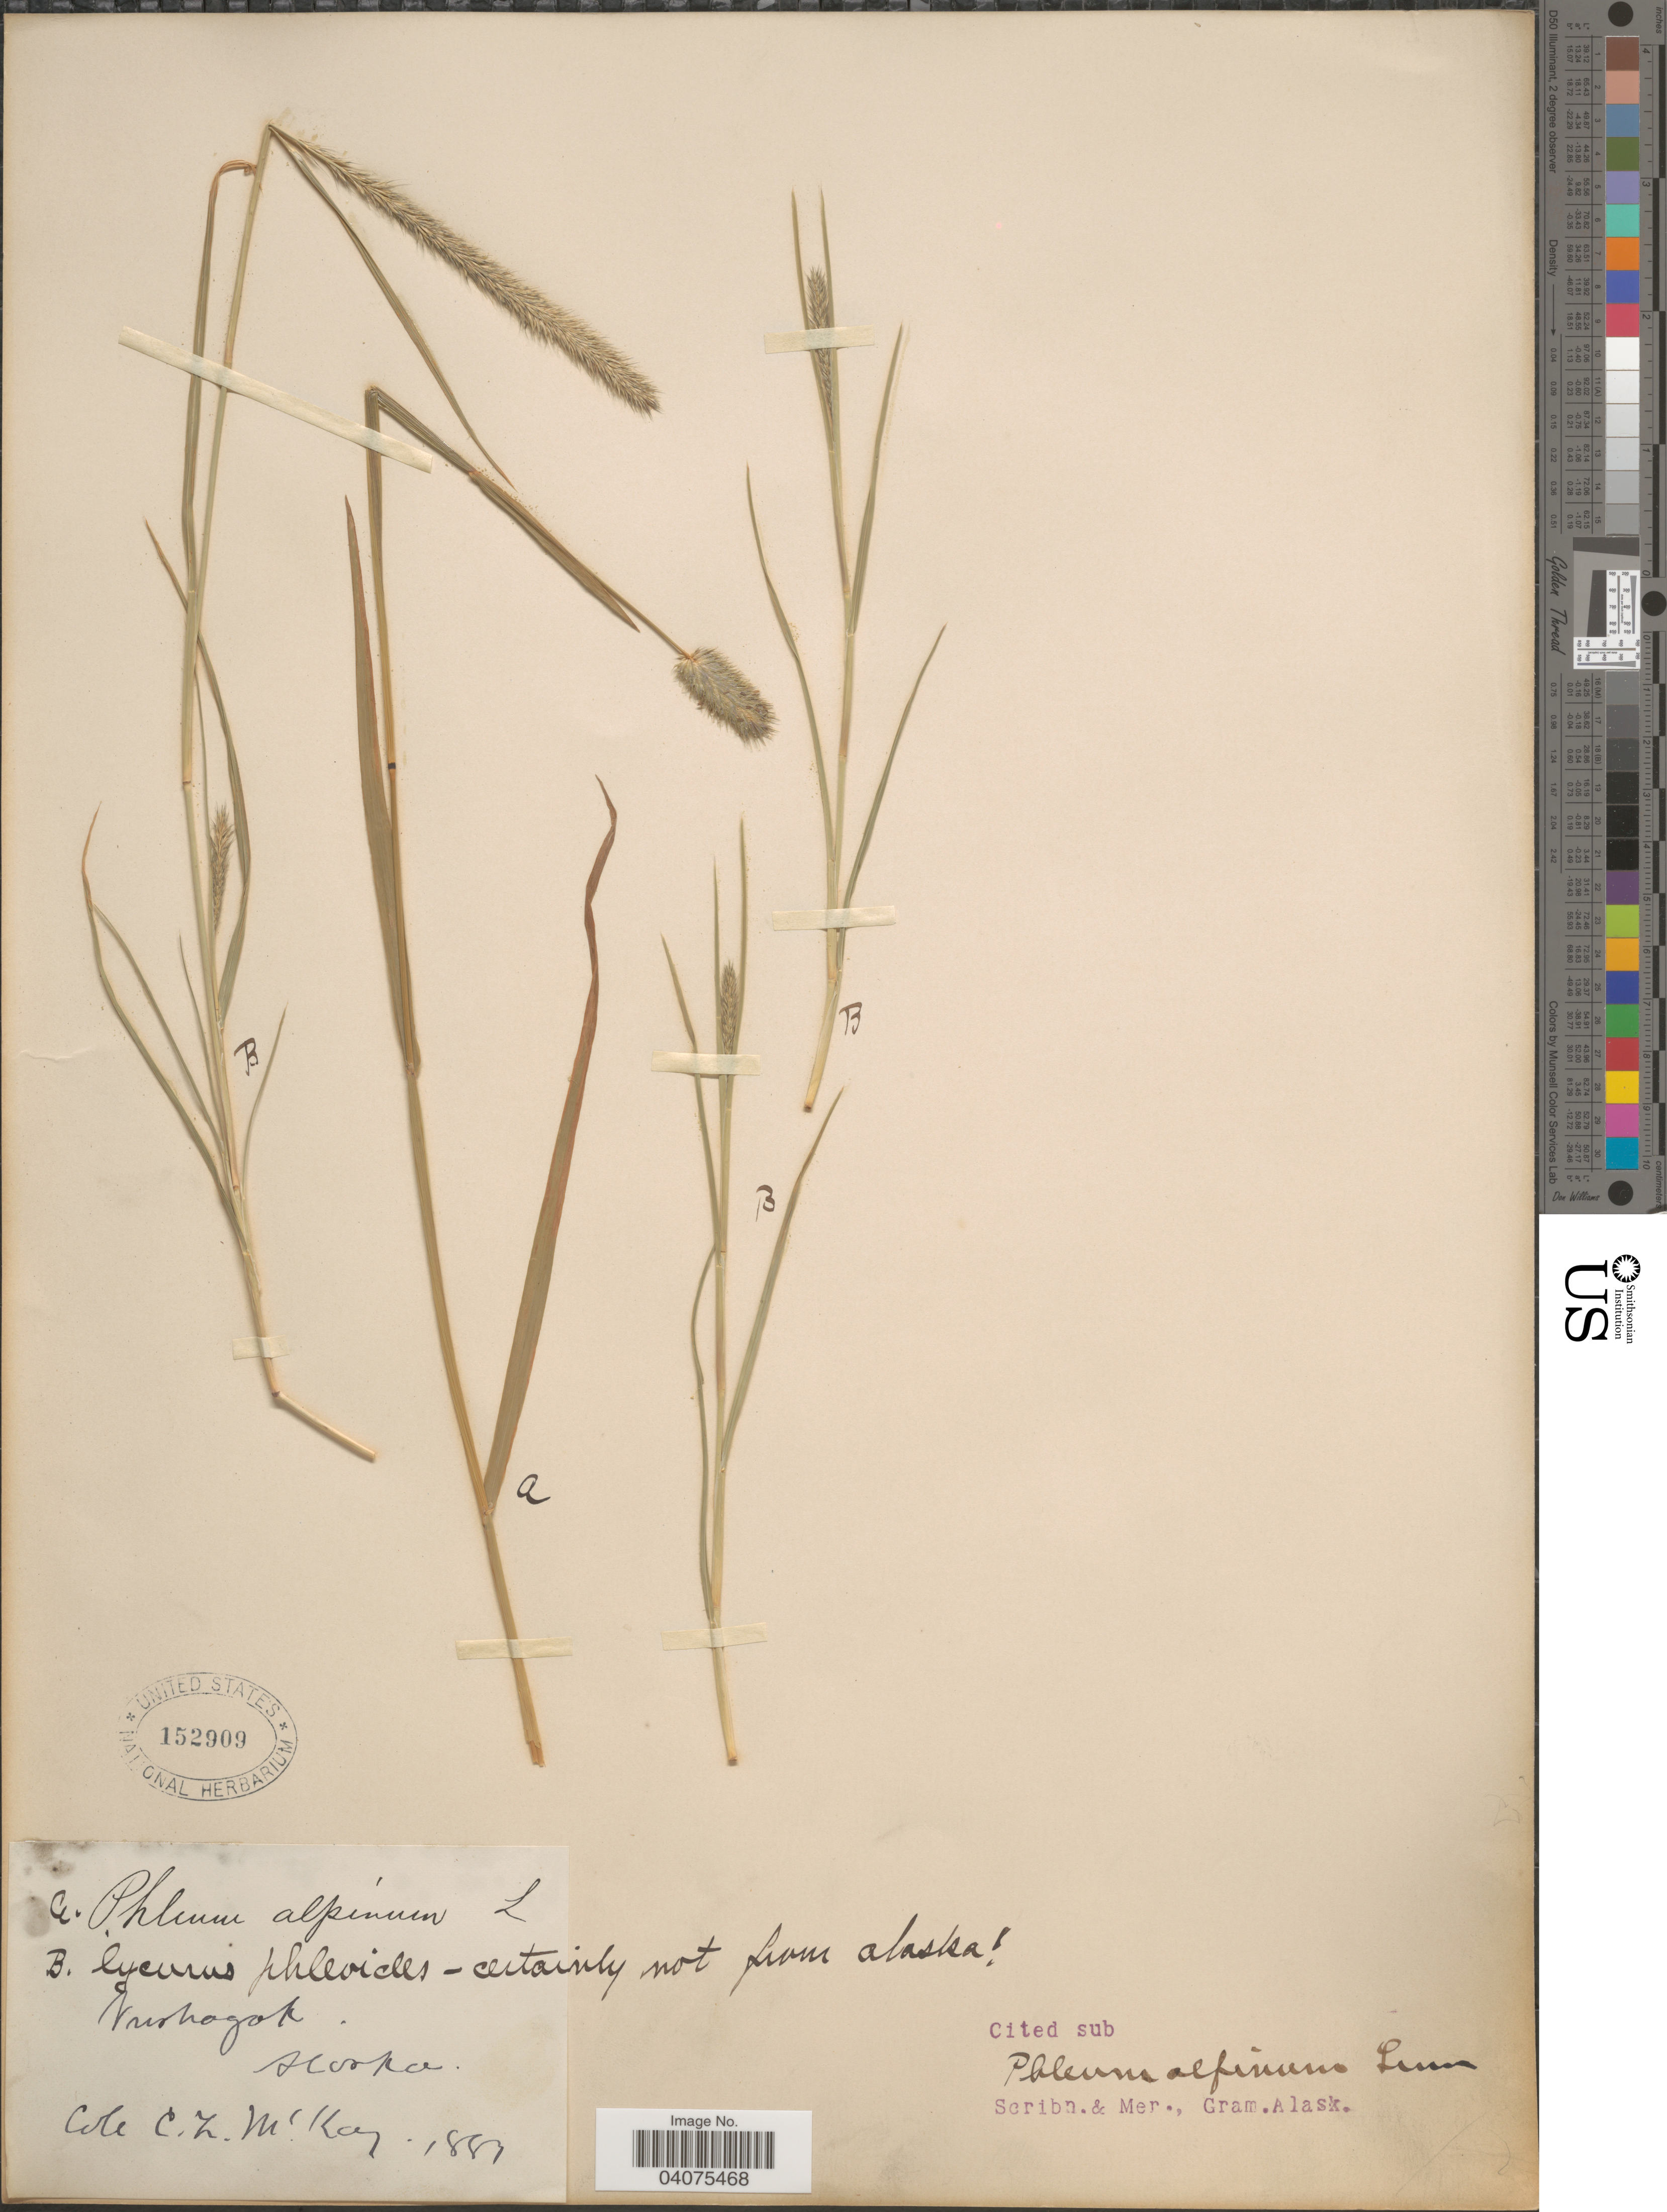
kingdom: Plantae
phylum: Tracheophyta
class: Liliopsida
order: Poales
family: Poaceae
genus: Phleum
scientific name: Phleum alpinum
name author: L.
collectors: C. McKay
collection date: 1881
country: United States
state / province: Alaska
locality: Nushagak.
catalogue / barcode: US 152909